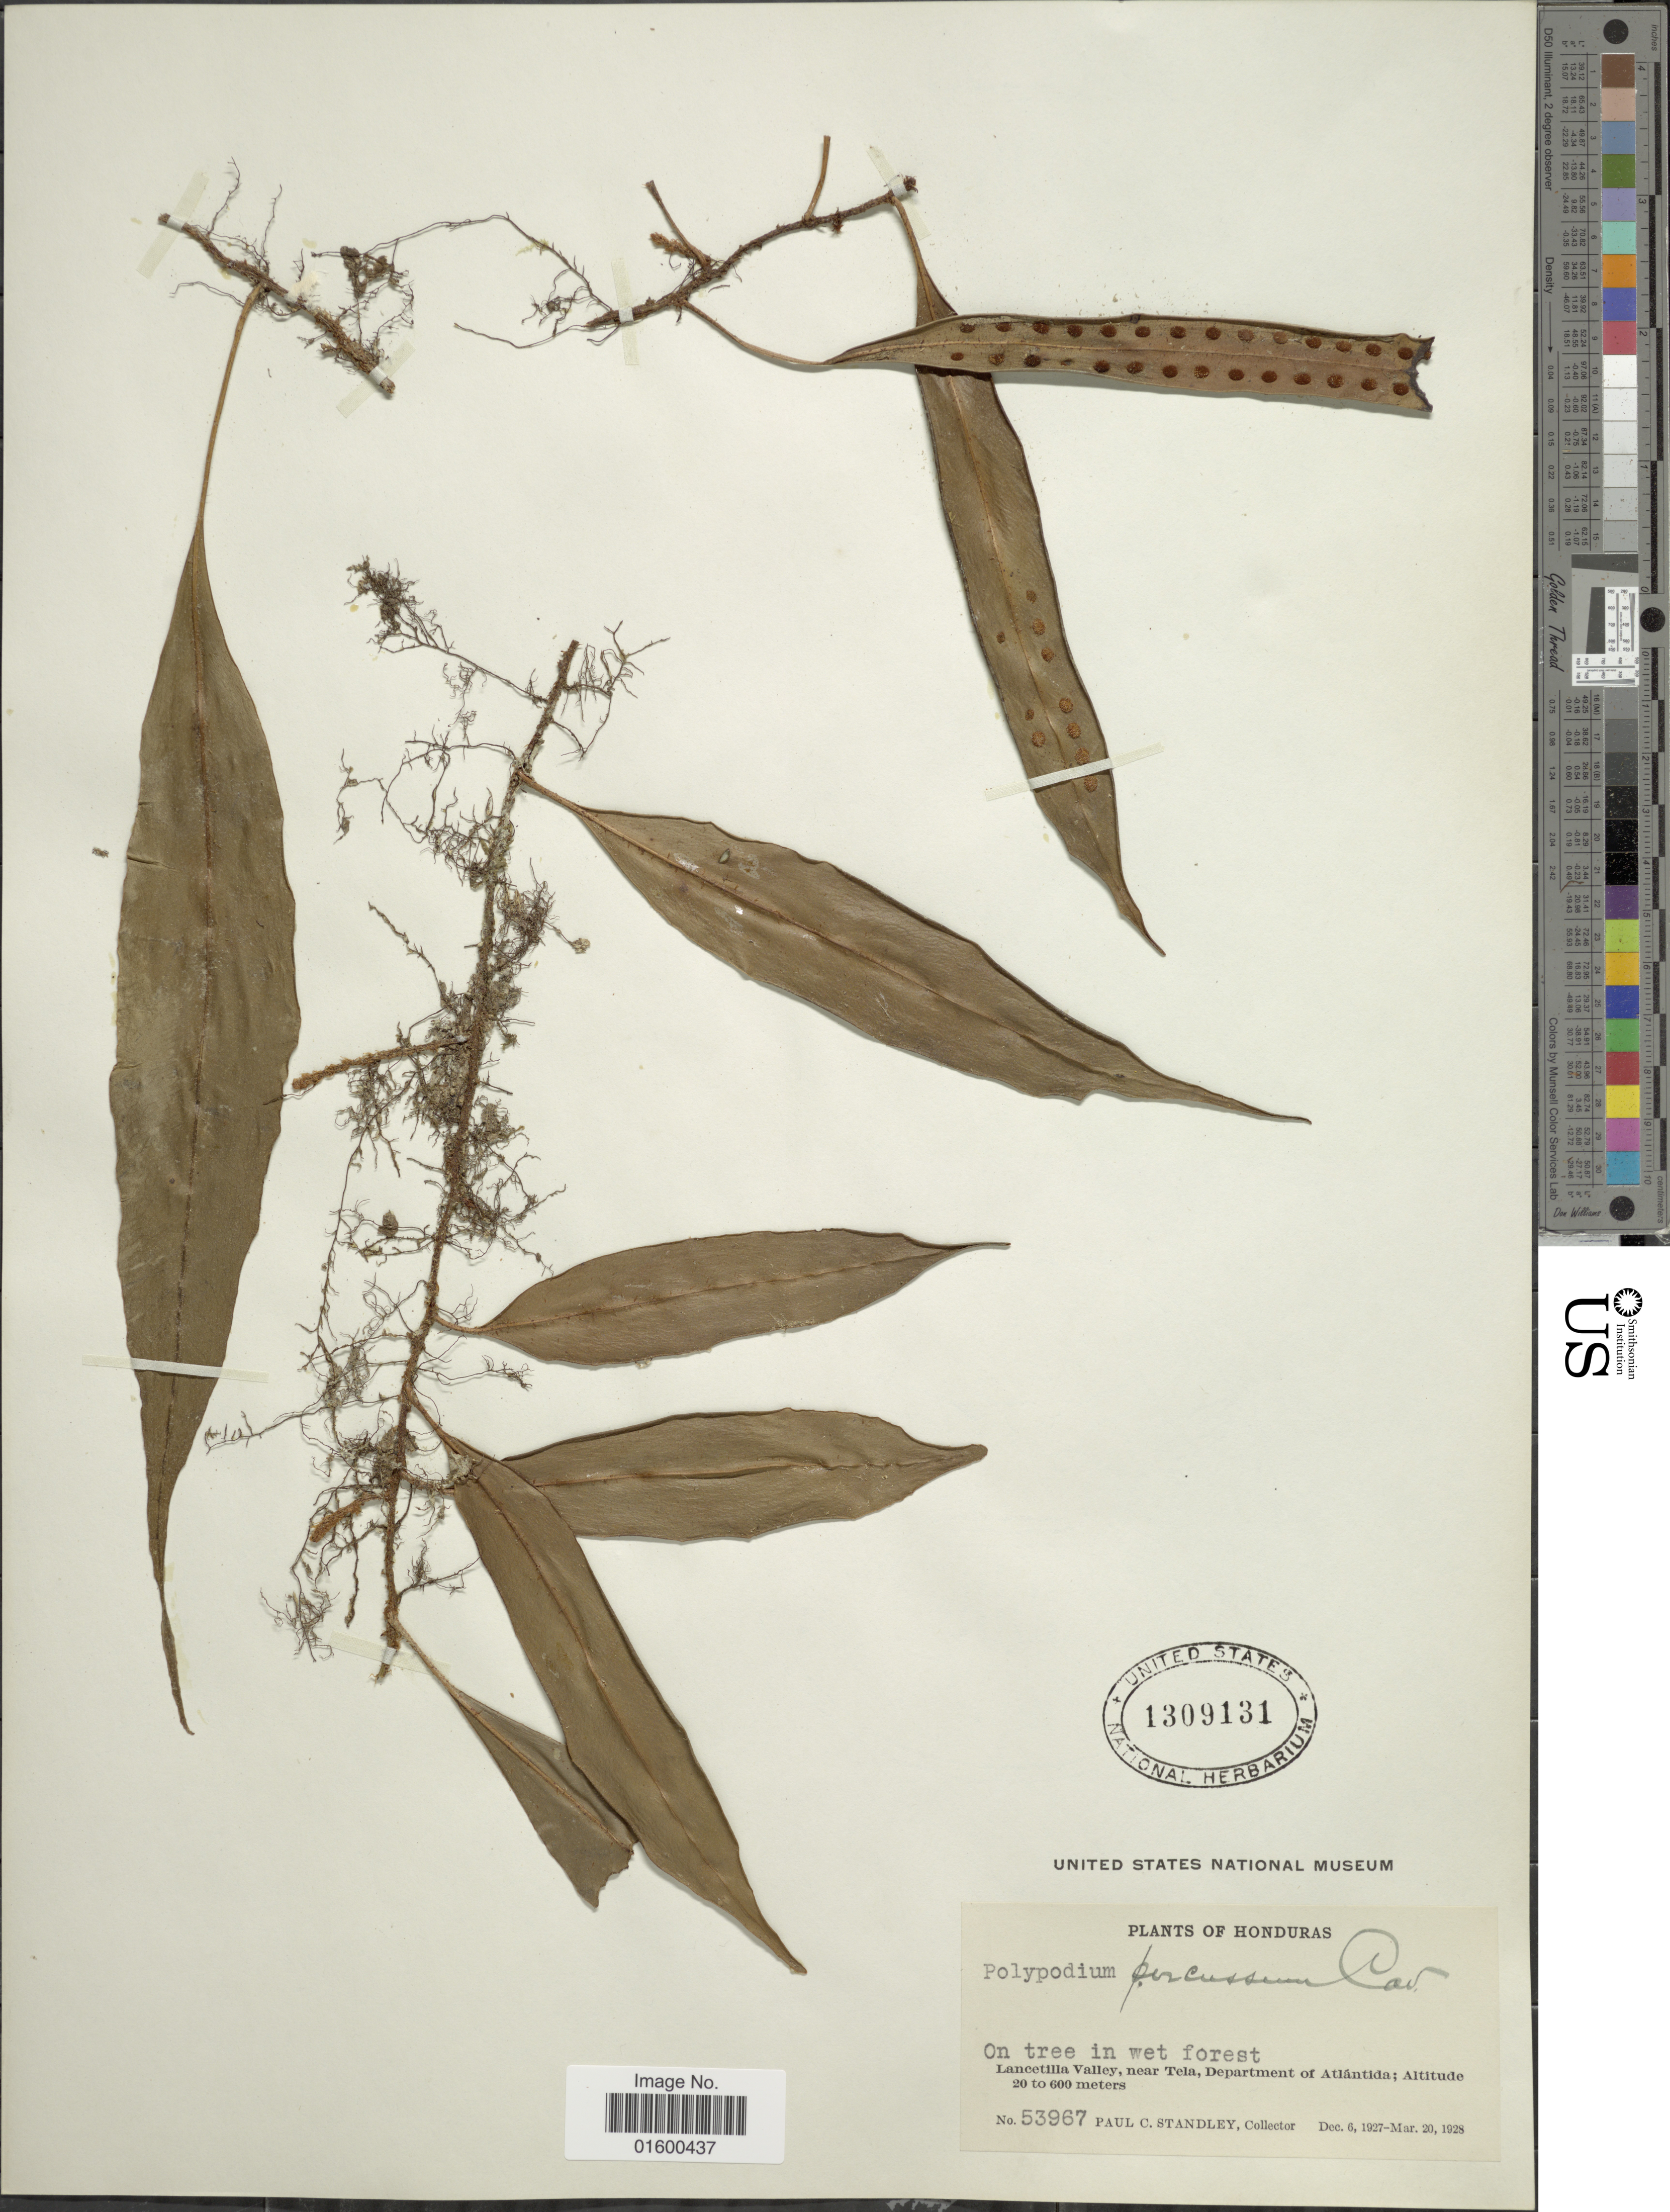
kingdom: Plantae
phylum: Tracheophyta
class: Polypodiopsida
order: Polypodiales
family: Polypodiaceae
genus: Microgramma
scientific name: Microgramma percussa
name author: (Cav.) de la Sota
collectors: P. C. Standley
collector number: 53967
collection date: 1927-12-06/1928-03-20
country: Honduras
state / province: Atlántida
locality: Lancetilla Valley, near Tela, Department of Atlantida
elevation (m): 20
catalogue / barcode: US 1309131